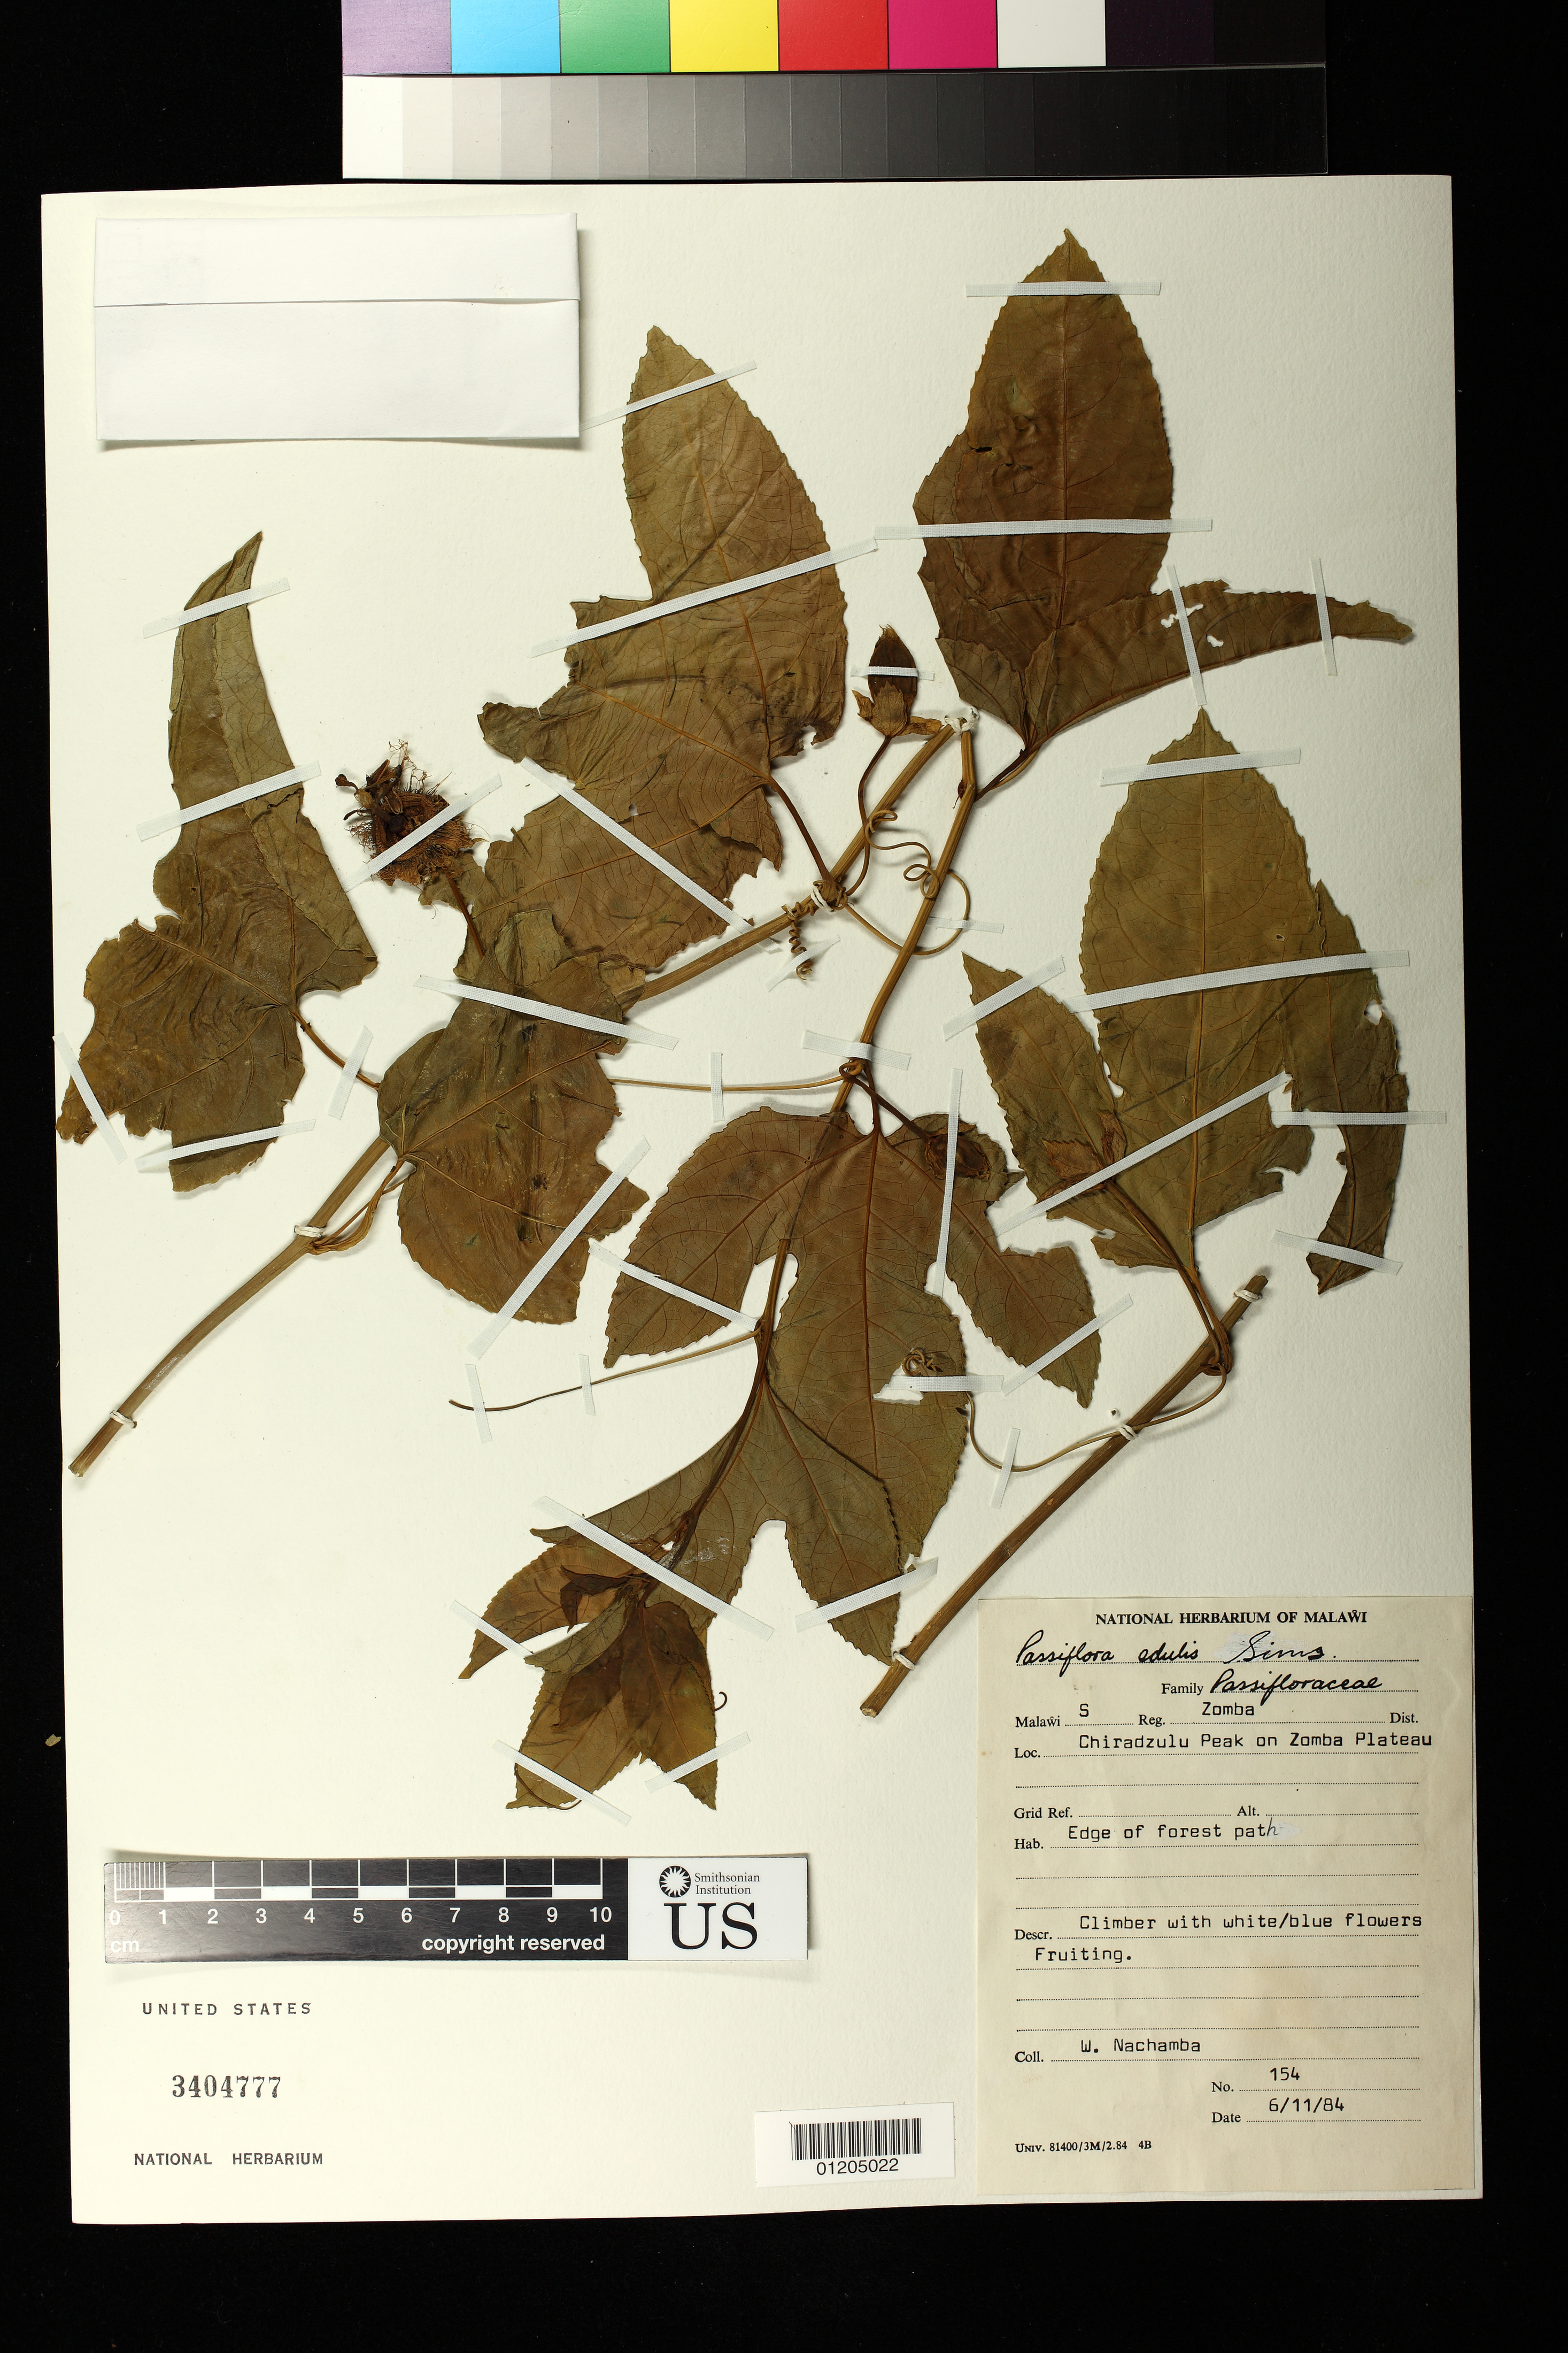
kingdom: Plantae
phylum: Tracheophyta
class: Magnoliopsida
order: Malpighiales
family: Passifloraceae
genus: Passiflora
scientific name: Passiflora edulis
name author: Sims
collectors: W. Nachamba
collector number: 154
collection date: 1984-11-06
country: Malawi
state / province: Southern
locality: Zomba Dist.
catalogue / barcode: US 3404777